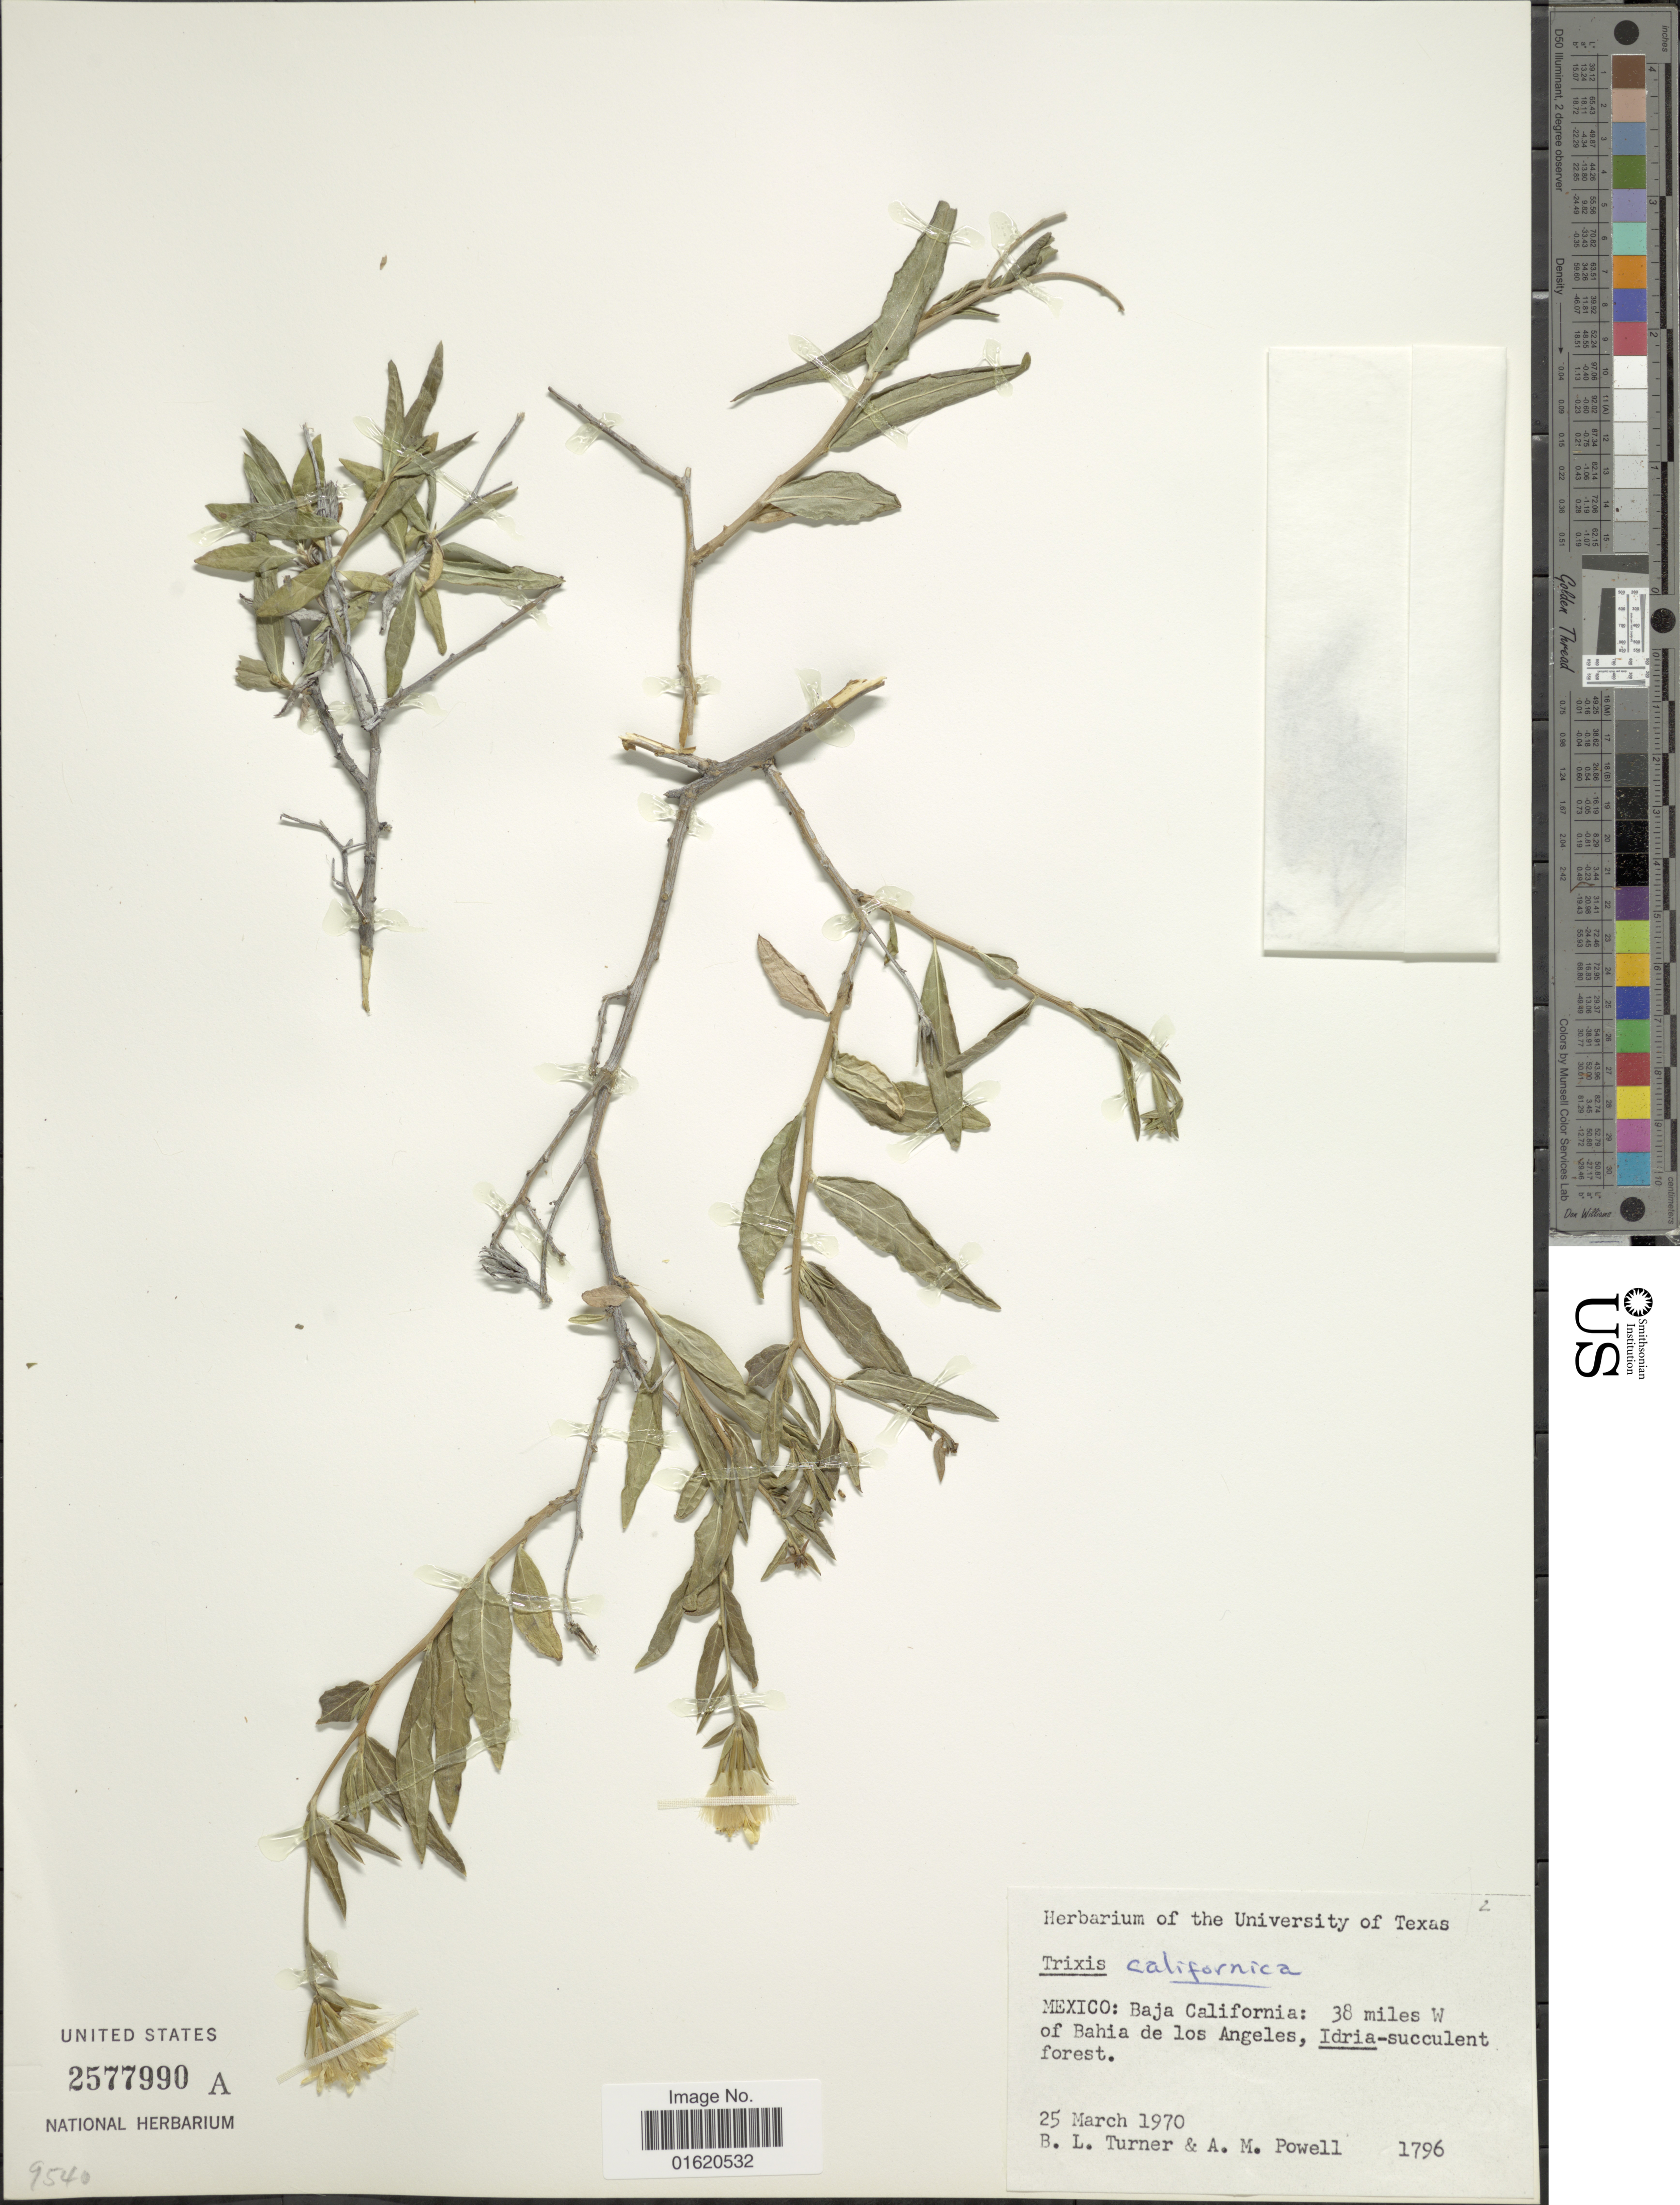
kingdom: Plantae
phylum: Tracheophyta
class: Magnoliopsida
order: Asterales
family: Asteraceae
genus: Trixis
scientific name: Trixis californica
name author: Kellogg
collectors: B. L. Turner & A. M. Powell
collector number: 1796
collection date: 1970-03-25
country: Mexico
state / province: Baja California Norte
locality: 38 miles W of Bahia de Los Angeles, Idria-succulent forest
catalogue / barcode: US 2577990A